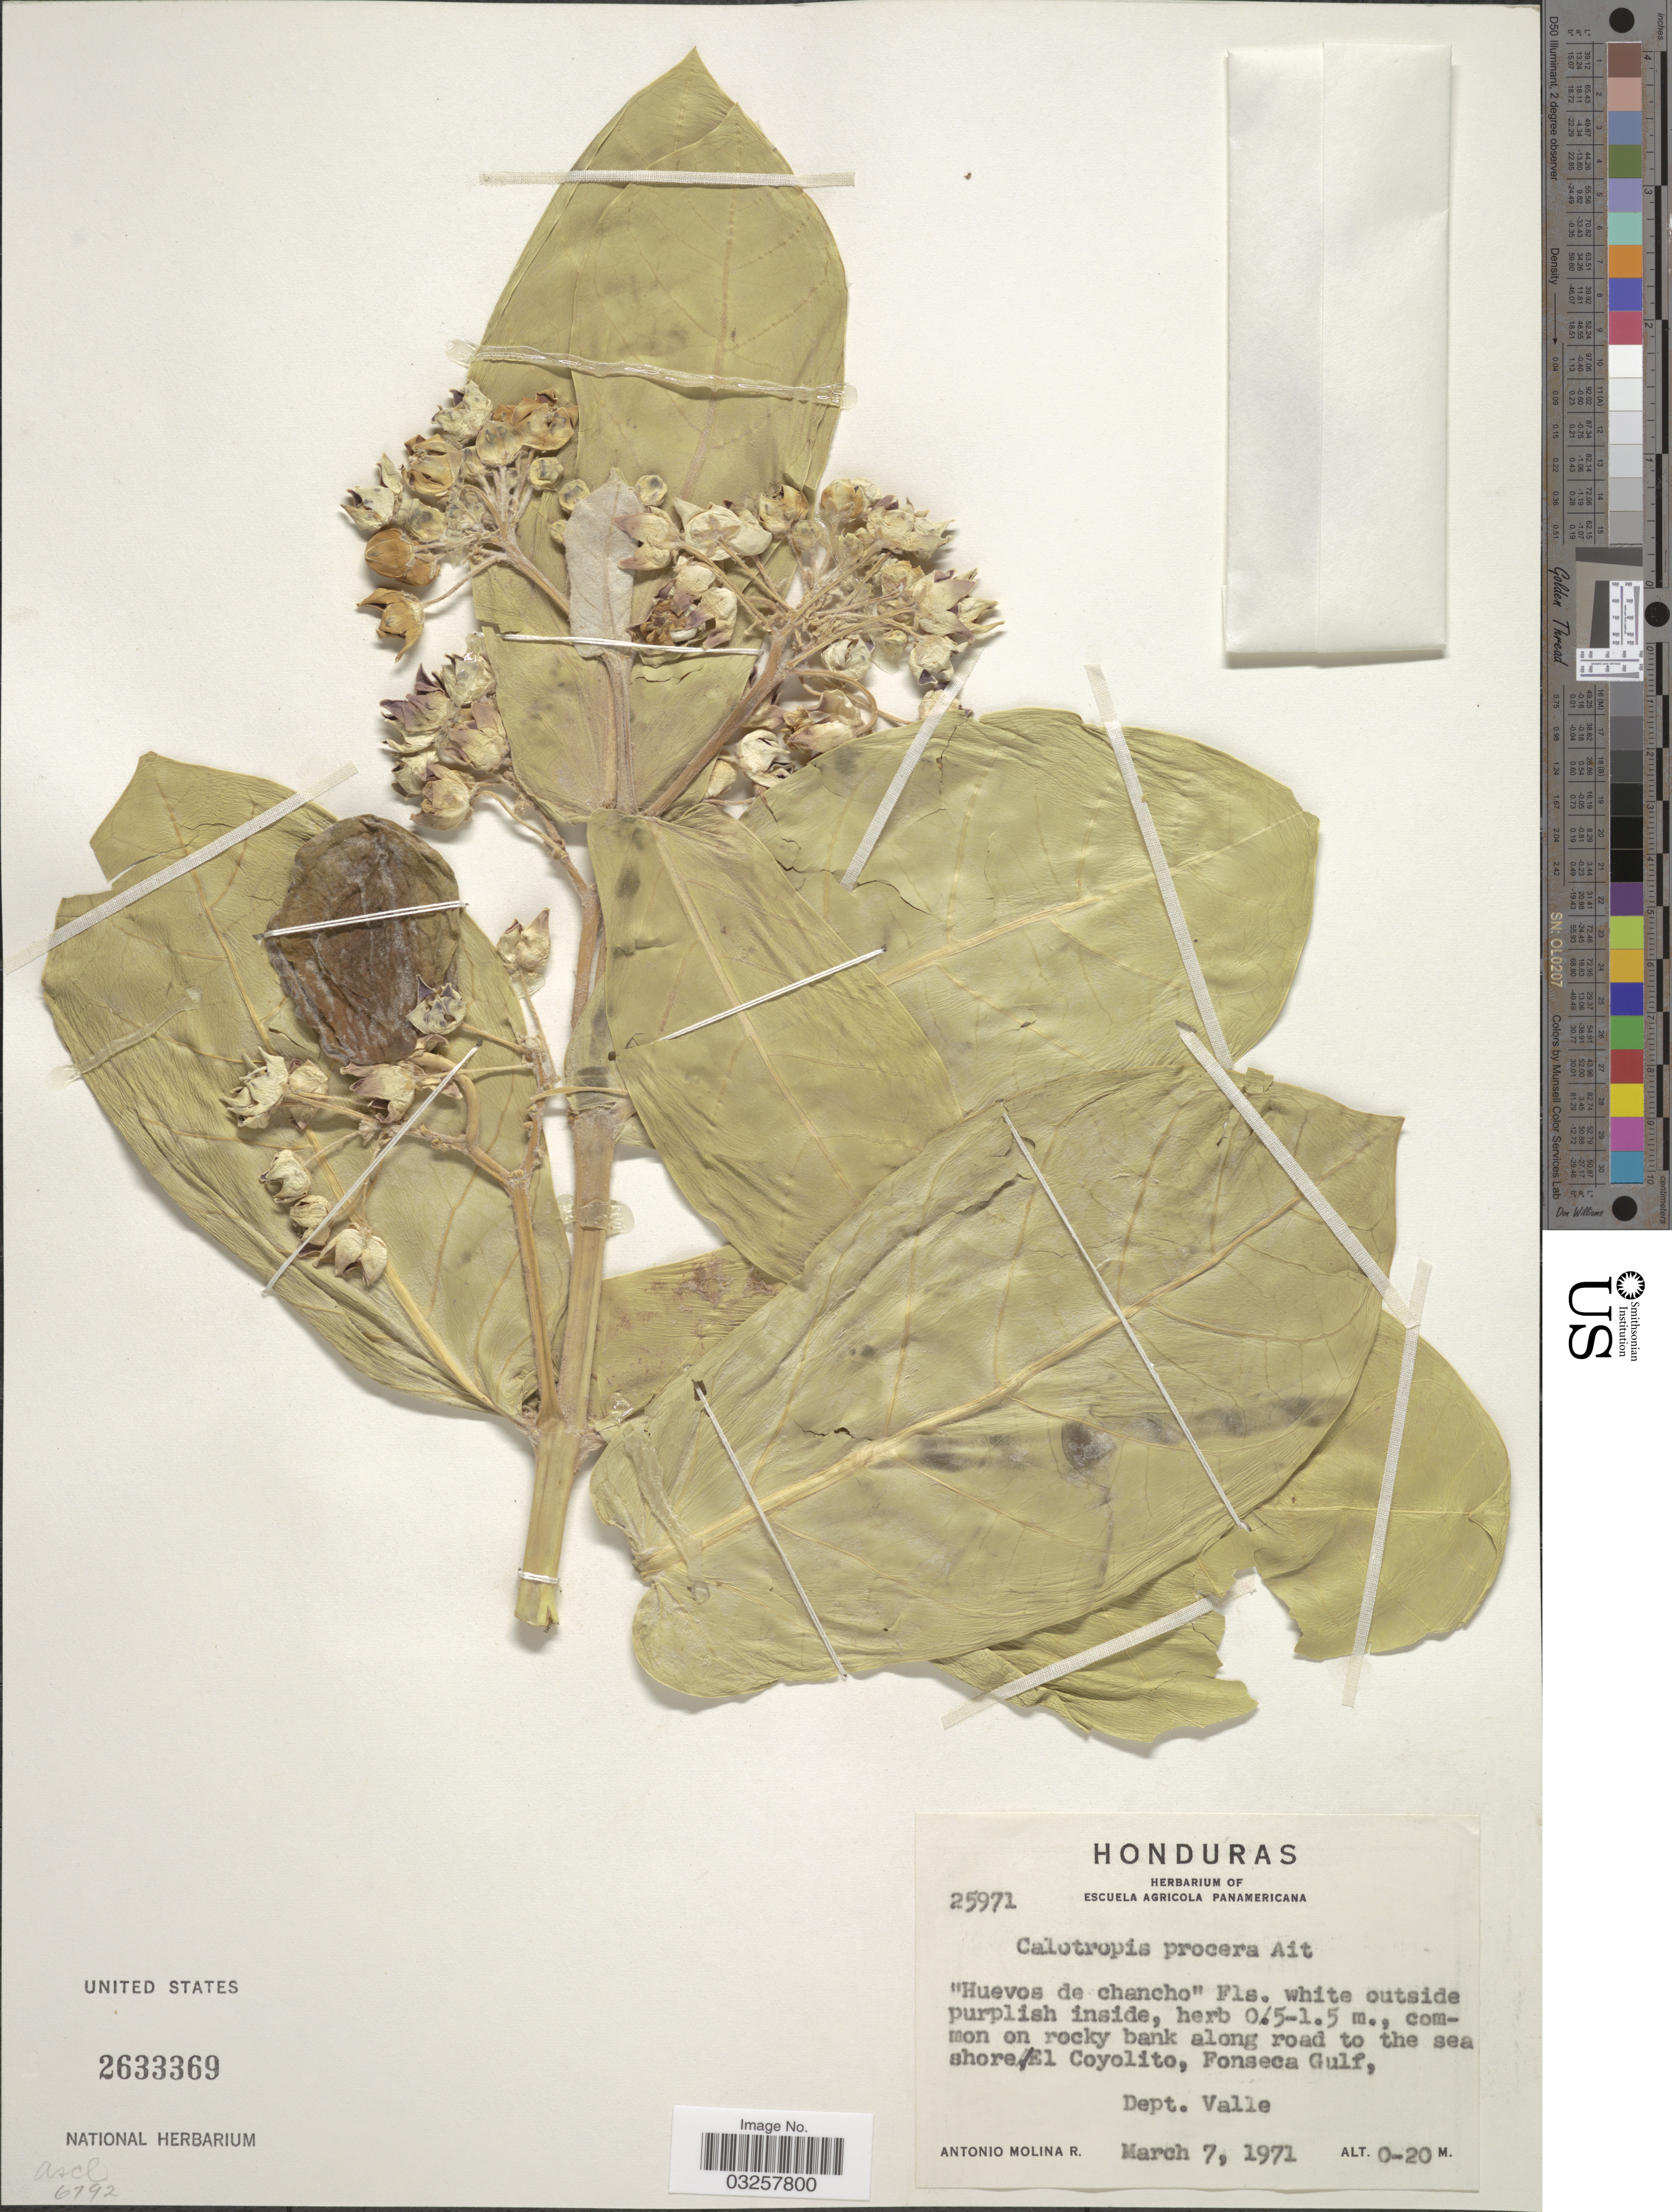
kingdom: Plantae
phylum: Tracheophyta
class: Magnoliopsida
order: Gentianales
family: Apocynaceae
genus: Calotropis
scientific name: Calotropis procera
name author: (Aiton) W.T. Aiton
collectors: A. Molina R.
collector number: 25971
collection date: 1971-03-07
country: Honduras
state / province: Valle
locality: Along road to the sea shore/ El Coyolito, Fonseca Gulf, Dept. Valle.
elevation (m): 0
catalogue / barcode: US 2633369